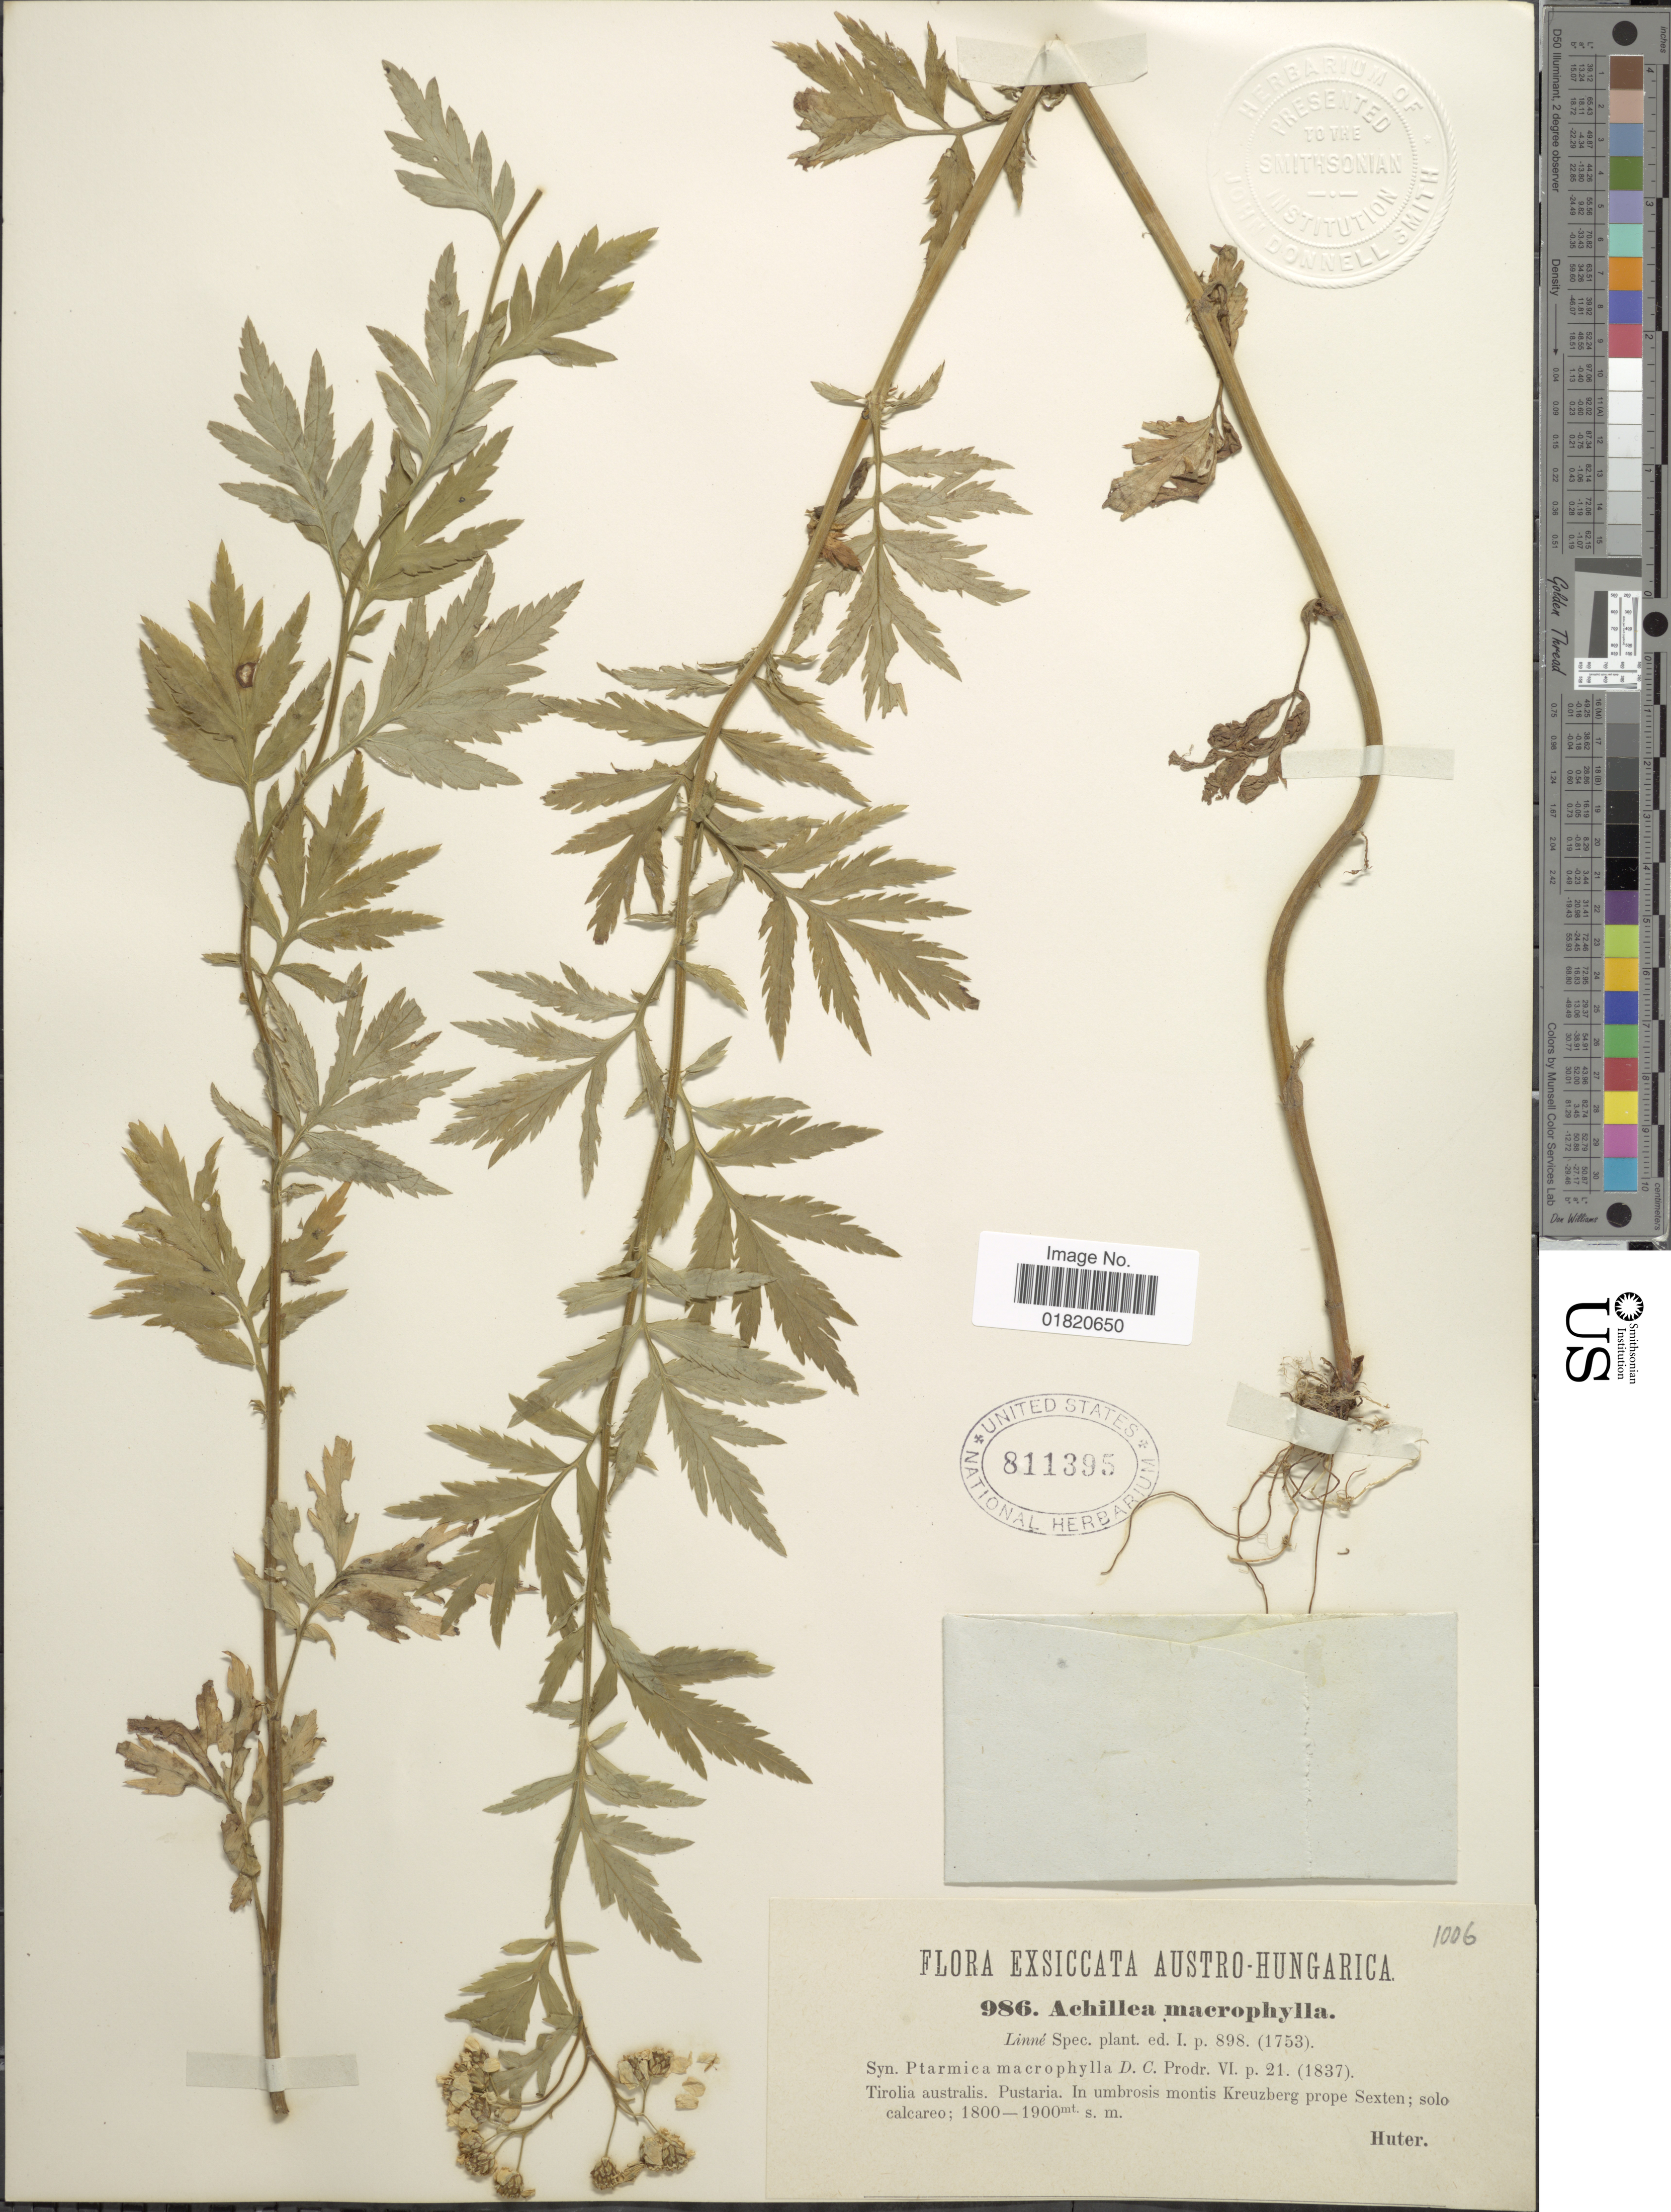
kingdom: Plantae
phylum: Tracheophyta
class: Magnoliopsida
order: Asterales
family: Asteraceae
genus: Achillea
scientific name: Achillea macrophylla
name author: L.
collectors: -. Huter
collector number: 986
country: Austria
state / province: Tirol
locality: Tirolia australis. Pustaria. In umbrosis montis Kreuzberg prope Sexten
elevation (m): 1800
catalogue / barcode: US 811395